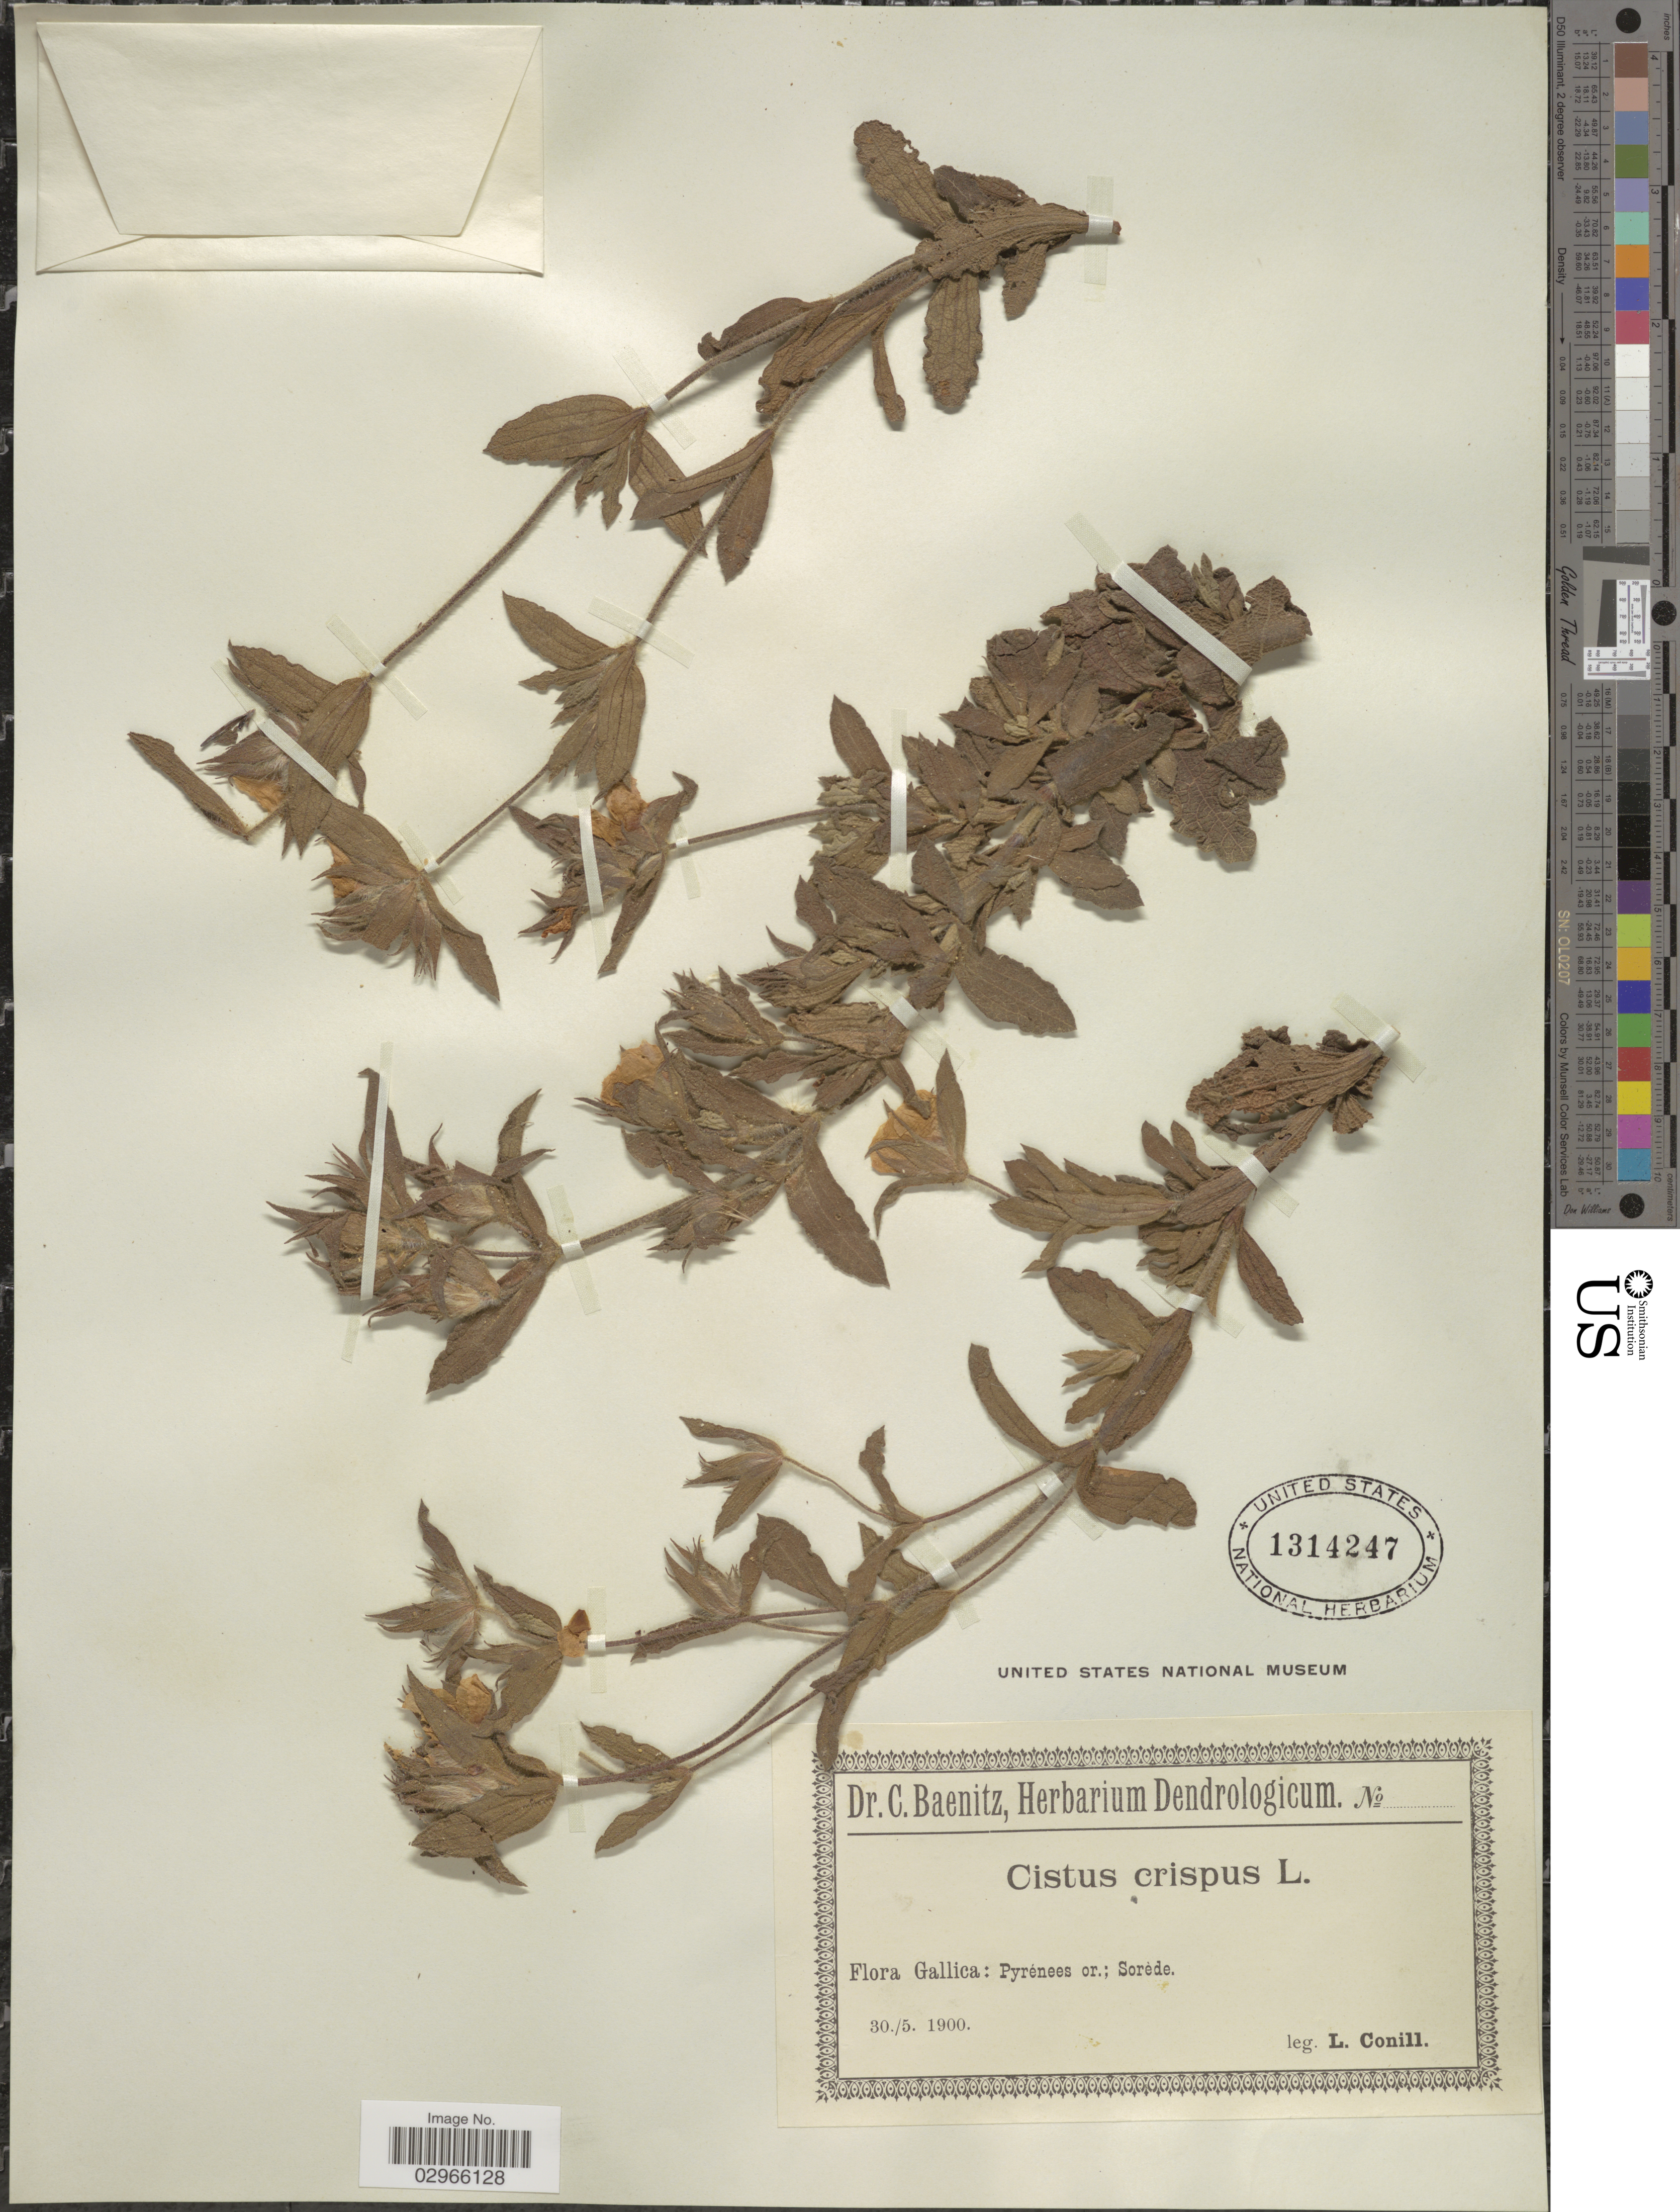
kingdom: Plantae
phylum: Tracheophyta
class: Magnoliopsida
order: Malvales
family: Cistaceae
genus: Cistus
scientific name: Cistus crispus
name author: L.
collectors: Conill, L.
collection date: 1900-05-30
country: France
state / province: Occitanie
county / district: Pyrénées-Orientales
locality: Gallica: Pyrénees or.; Sorède.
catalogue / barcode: US 1314247